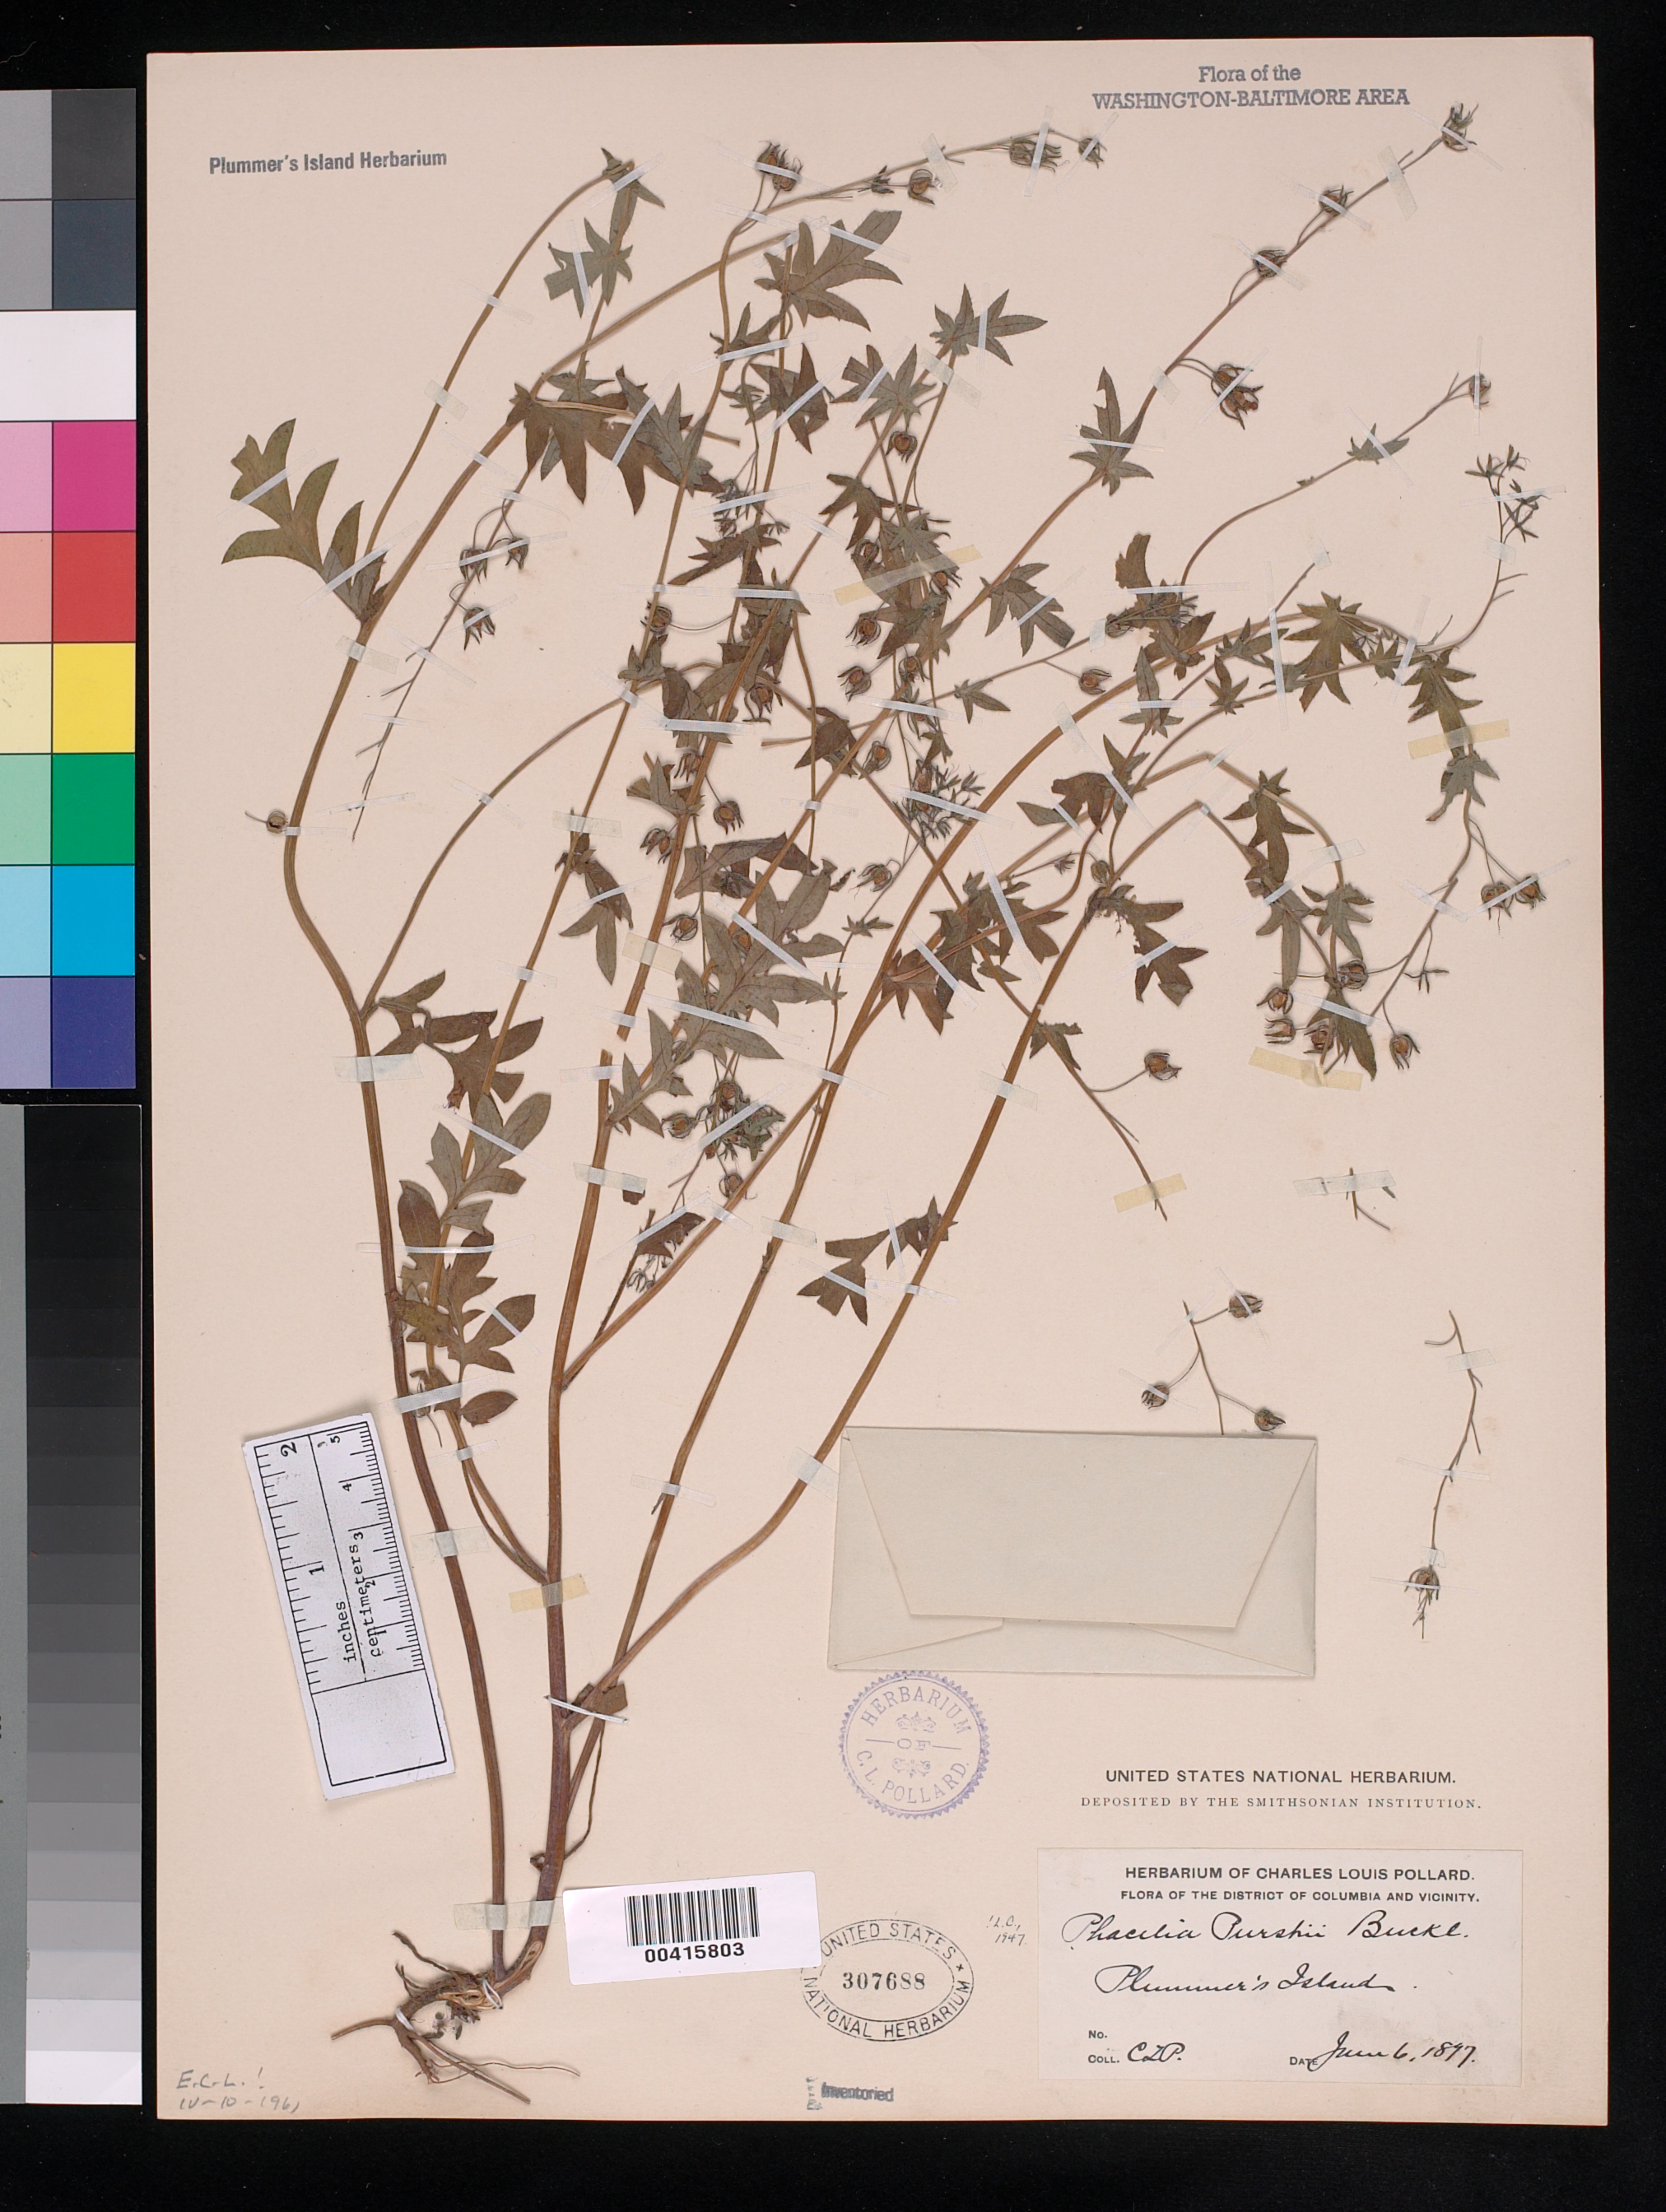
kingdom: Plantae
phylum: Tracheophyta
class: Magnoliopsida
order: Boraginales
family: Hydrophyllaceae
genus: Phacelia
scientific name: Phacelia purshii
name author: Buckley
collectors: C. L. Pollard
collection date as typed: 06 Jun 1897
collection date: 1897-06-06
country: United States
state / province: Maryland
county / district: Montgomery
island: Plummers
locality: Plummer's Island C. & O. Canal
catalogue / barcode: US 307688